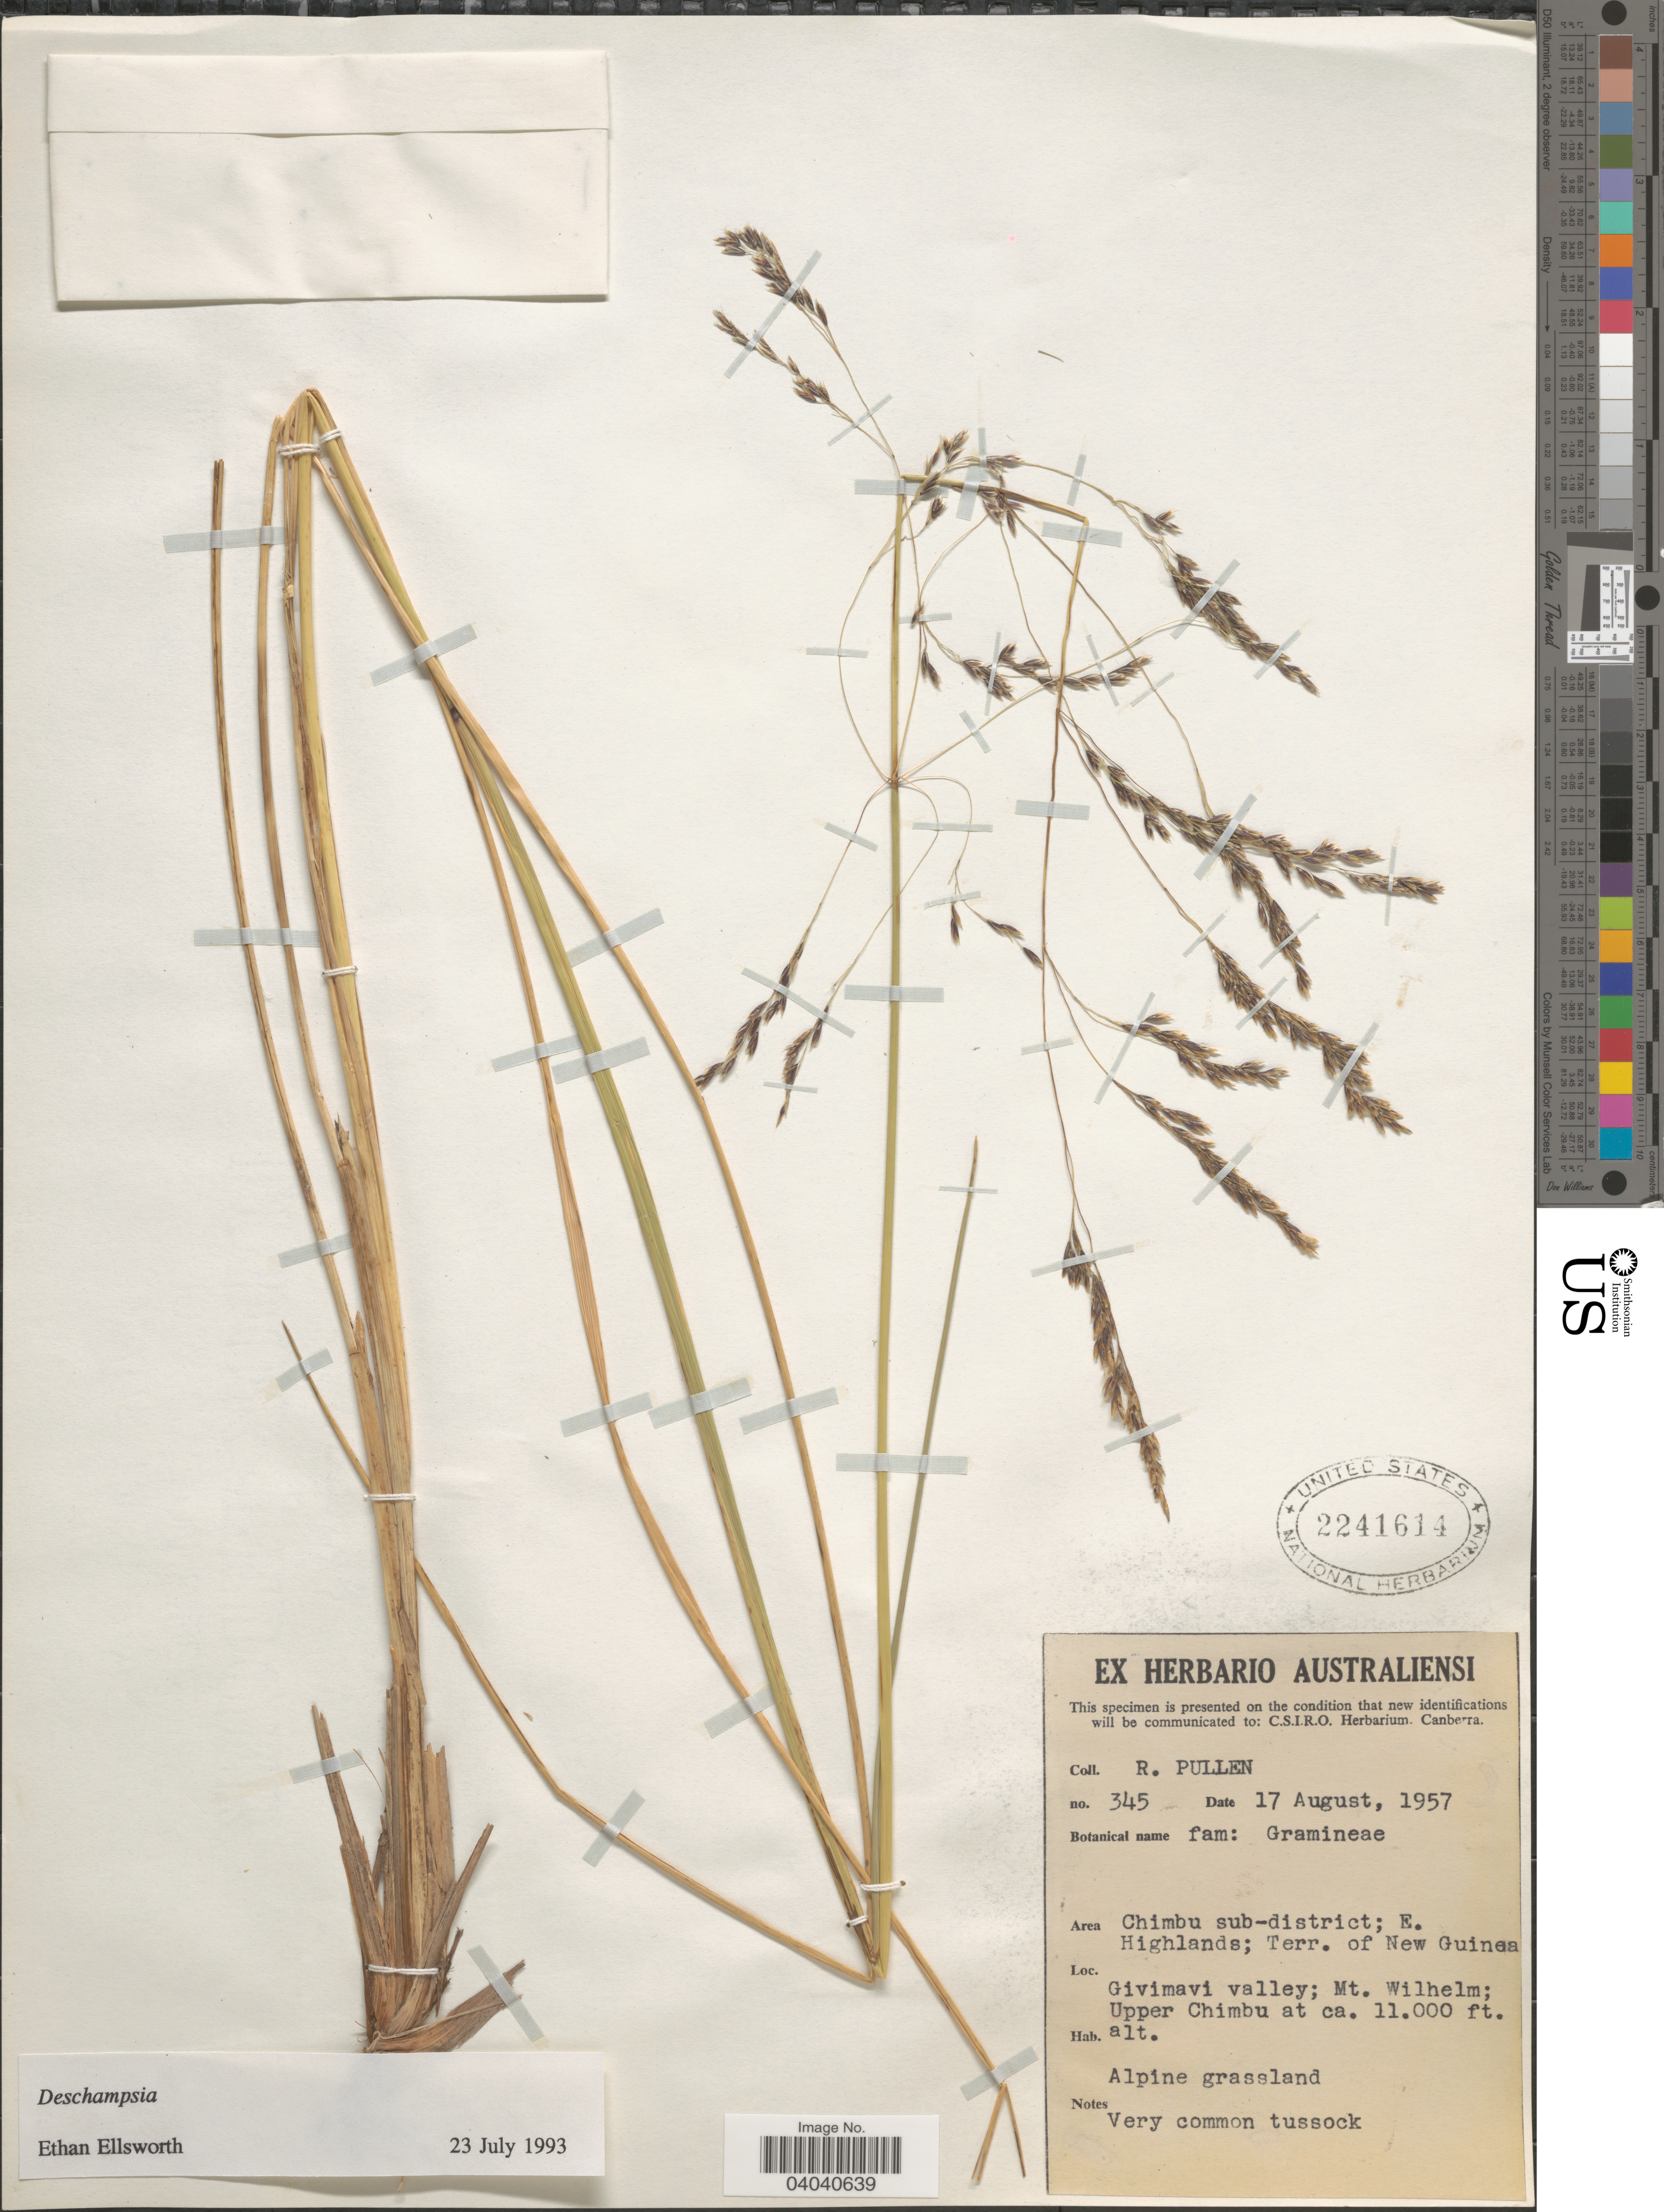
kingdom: Plantae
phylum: Tracheophyta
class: Liliopsida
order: Poales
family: Poaceae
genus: Deschampsia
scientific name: Deschampsia sp.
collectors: R. Pullen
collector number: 345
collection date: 1957-08-17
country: Papua New Guinea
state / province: Chimbu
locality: Chimbu sub-district; E. Highlands; Terr. of New Guinea. Givimavi valley; Mt. Wilhelm; Upper Chimbu.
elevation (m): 3353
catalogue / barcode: US 2241614